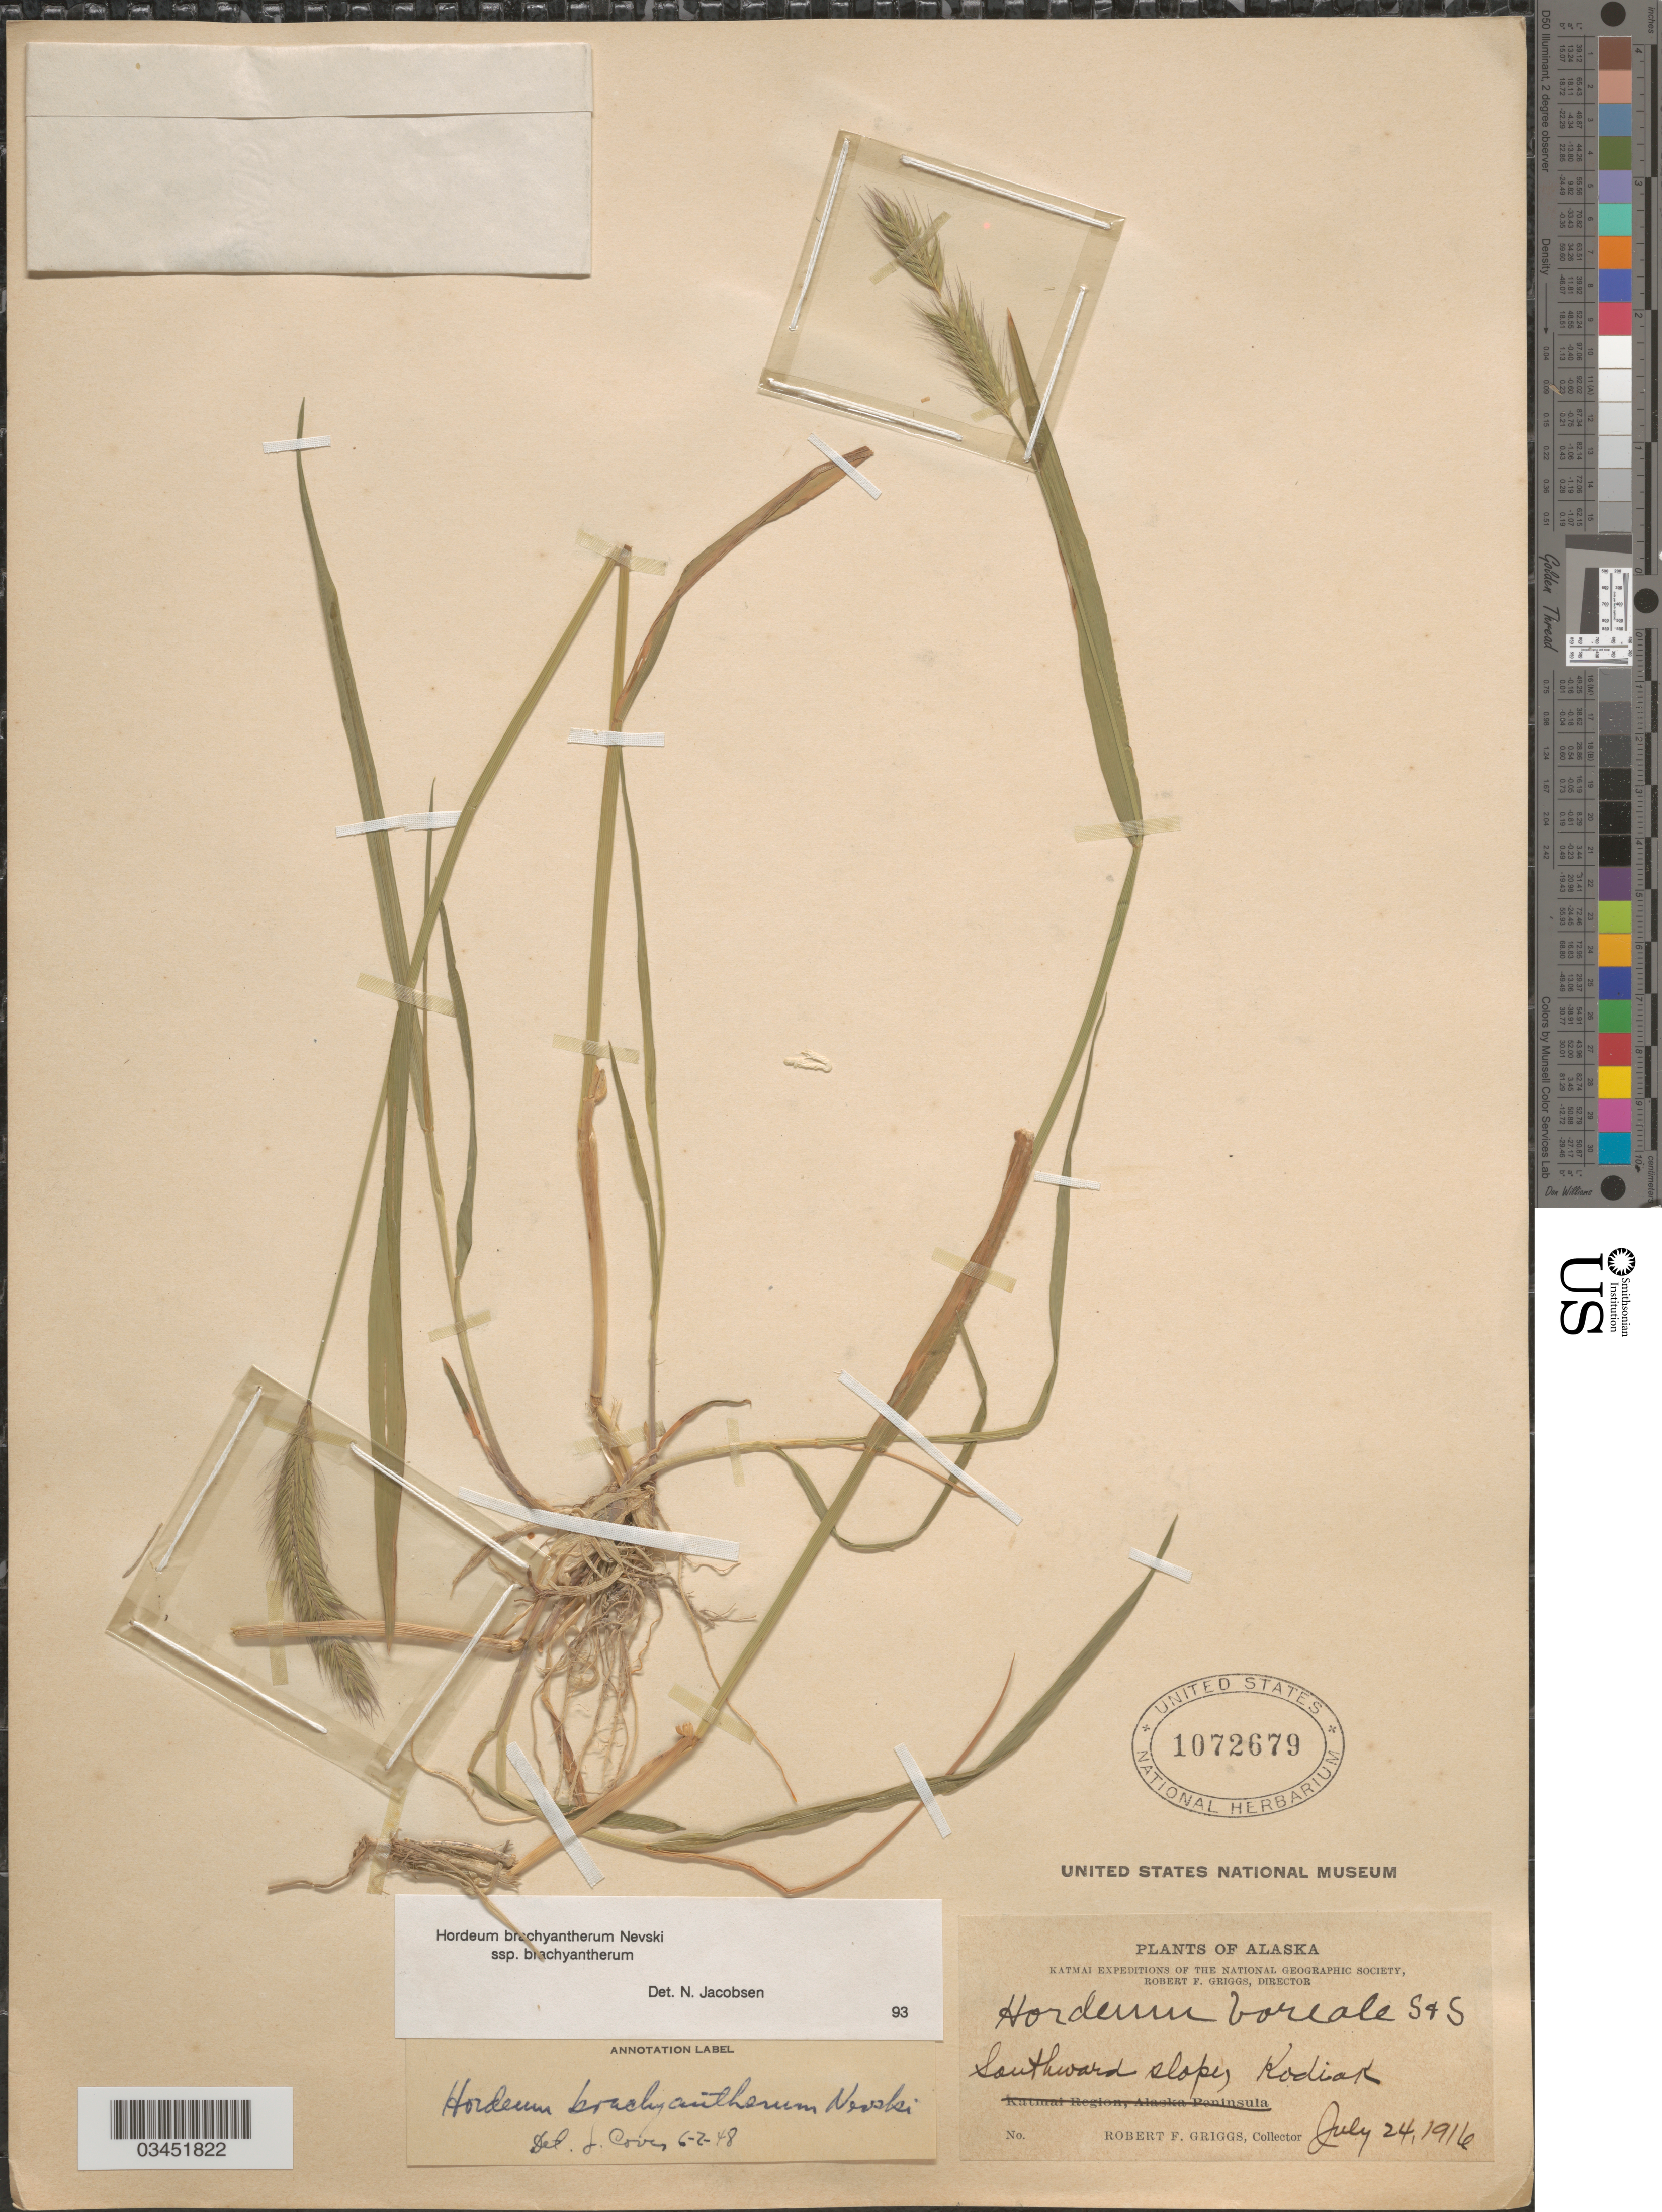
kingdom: Plantae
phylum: Tracheophyta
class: Liliopsida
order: Poales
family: Poaceae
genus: Hordeum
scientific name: Hordeum brachyantherum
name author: Nevski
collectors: R. F. Griggs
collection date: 1916-07-24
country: United States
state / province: Alaska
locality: Katmai Expeditions. Southward slope, Kodiak.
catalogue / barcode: US 1072679